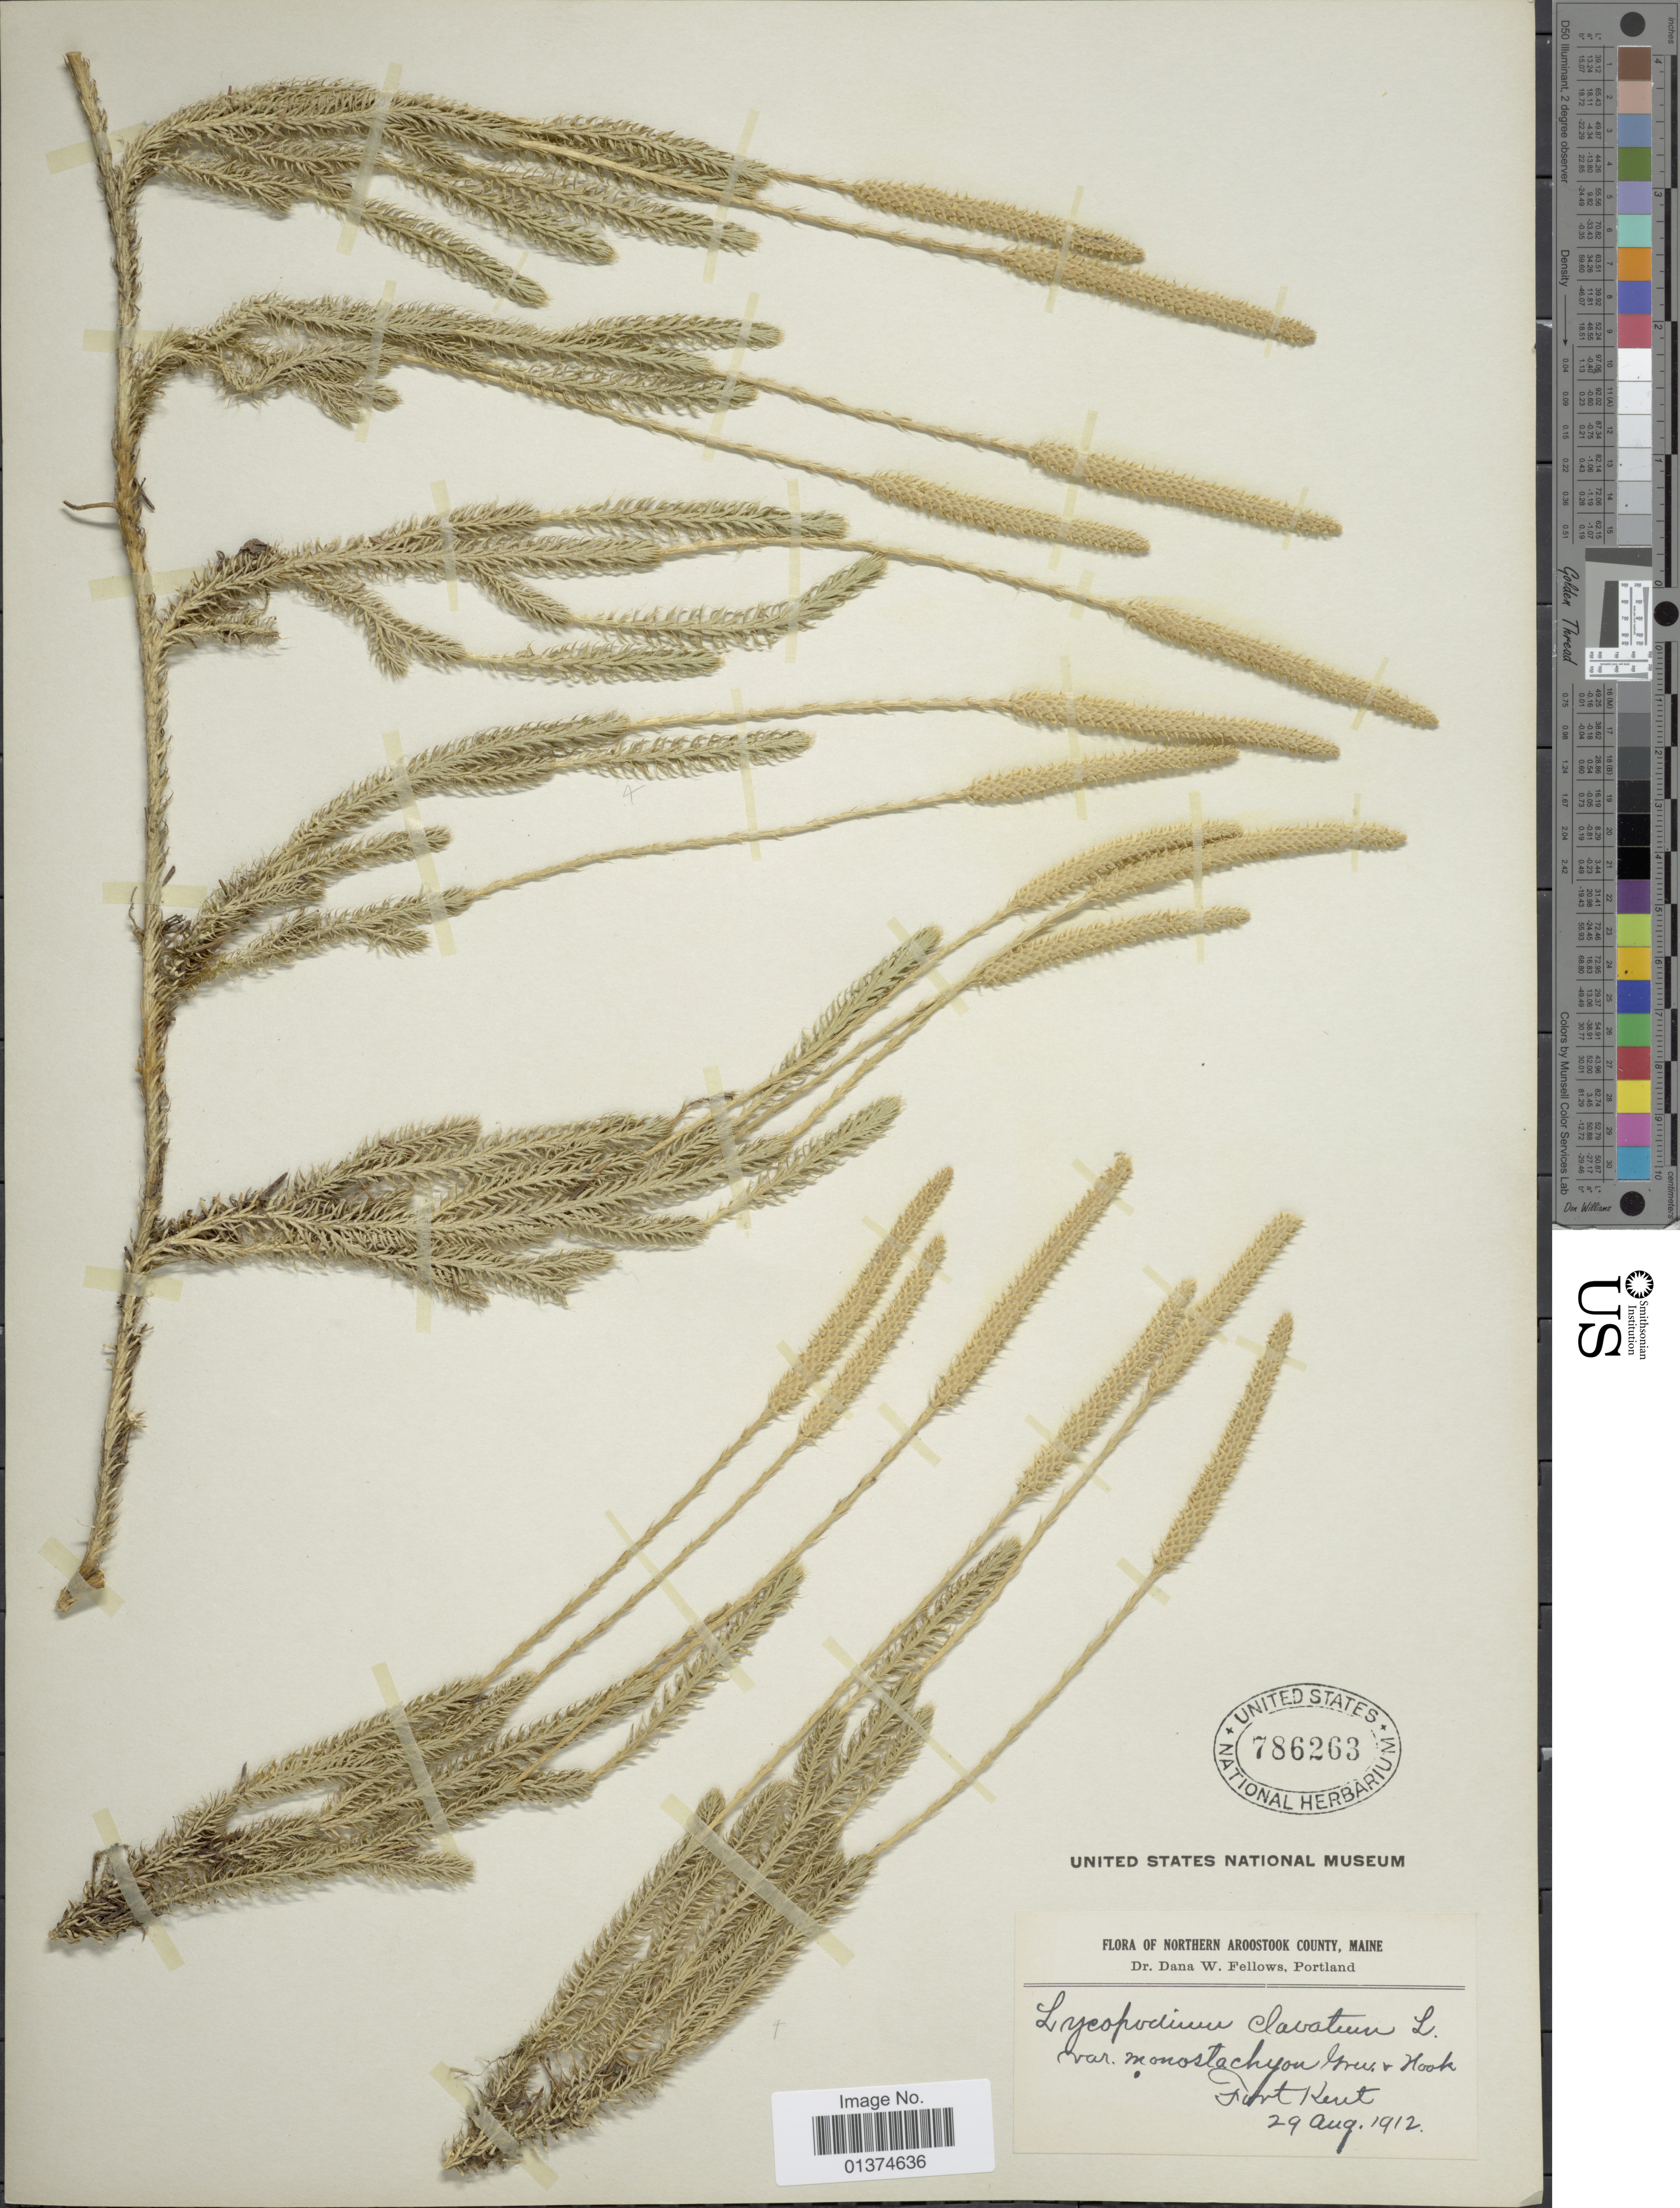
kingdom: Plantae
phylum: Tracheophyta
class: Lycopodiopsida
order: Lycopodiales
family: Lycopodiaceae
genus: Lycopodium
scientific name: Lycopodium clavatum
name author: L.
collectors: D. W. Fellows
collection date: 1912-08-29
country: United States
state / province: Maine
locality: Northern Aroostook County, Fort Kent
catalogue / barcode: US 786263